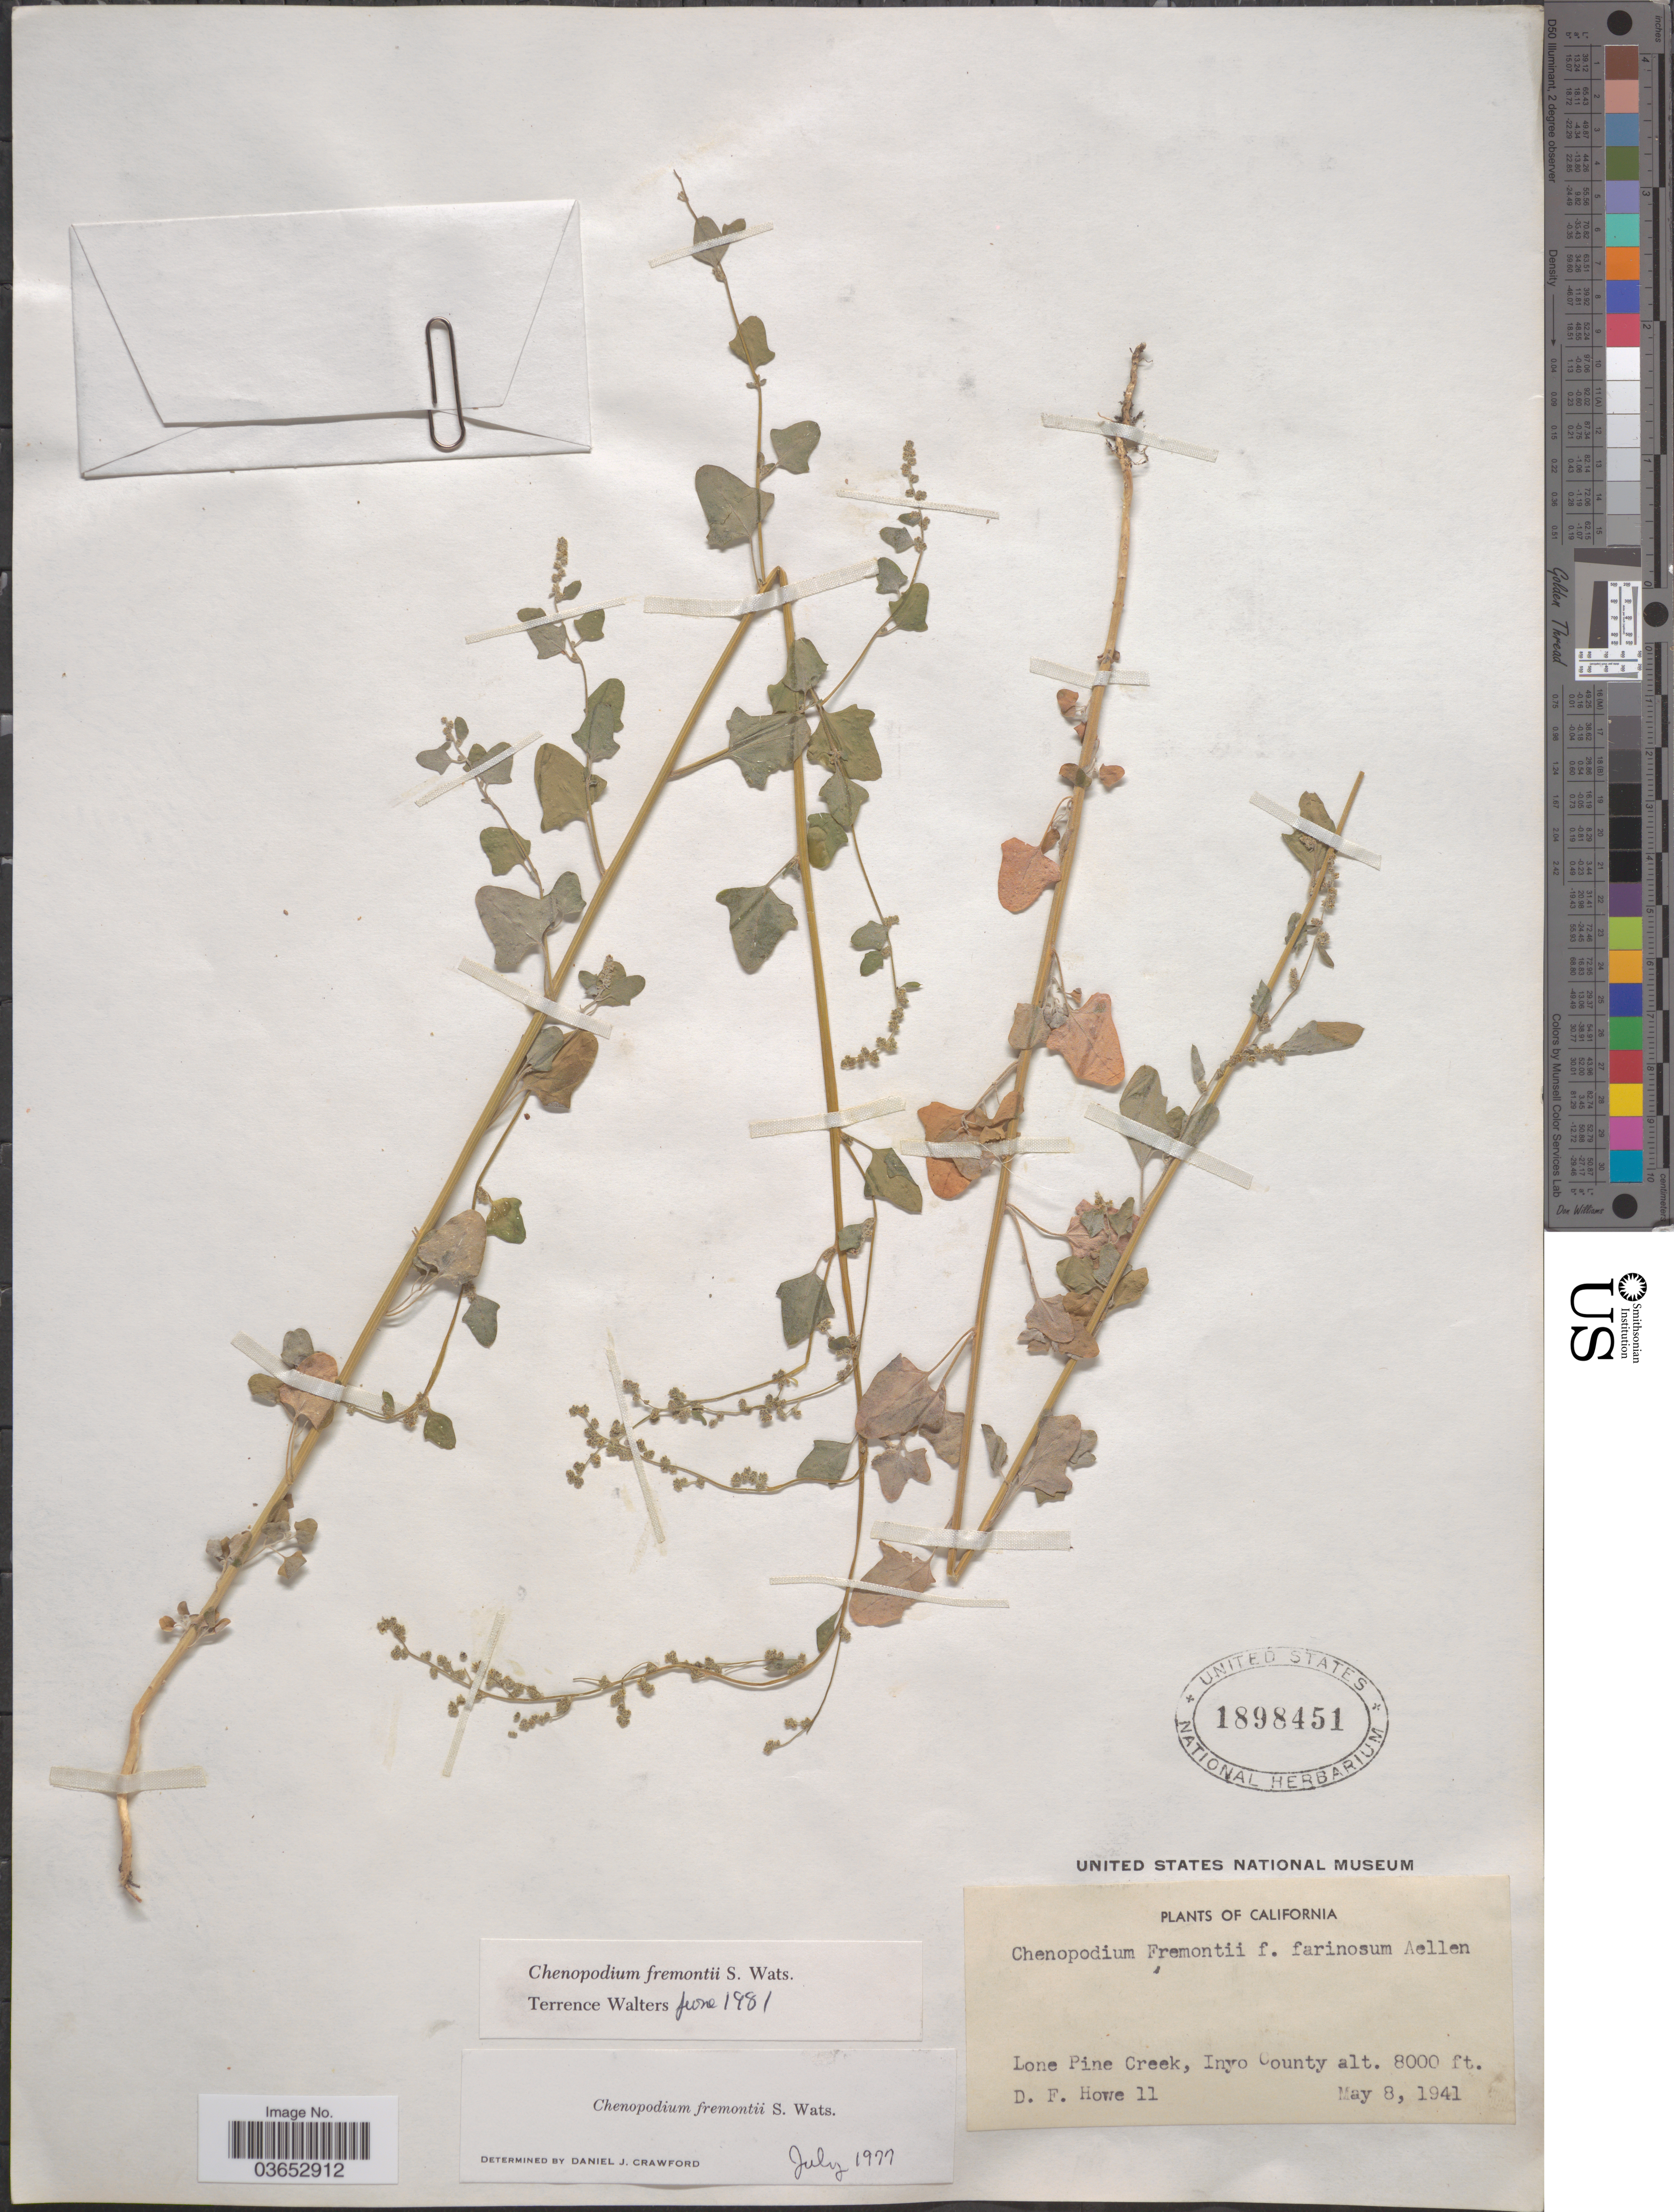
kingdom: Plantae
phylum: Tracheophyta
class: Magnoliopsida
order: Caryophyllales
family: Amaranthaceae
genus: Chenopodium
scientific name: Chenopodium fremontii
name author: S. Watson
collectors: D. Howell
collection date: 1941-05-08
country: United States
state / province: California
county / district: Inyo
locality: Lone Pine Creek, Inyo County.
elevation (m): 2438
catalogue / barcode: US 1898451